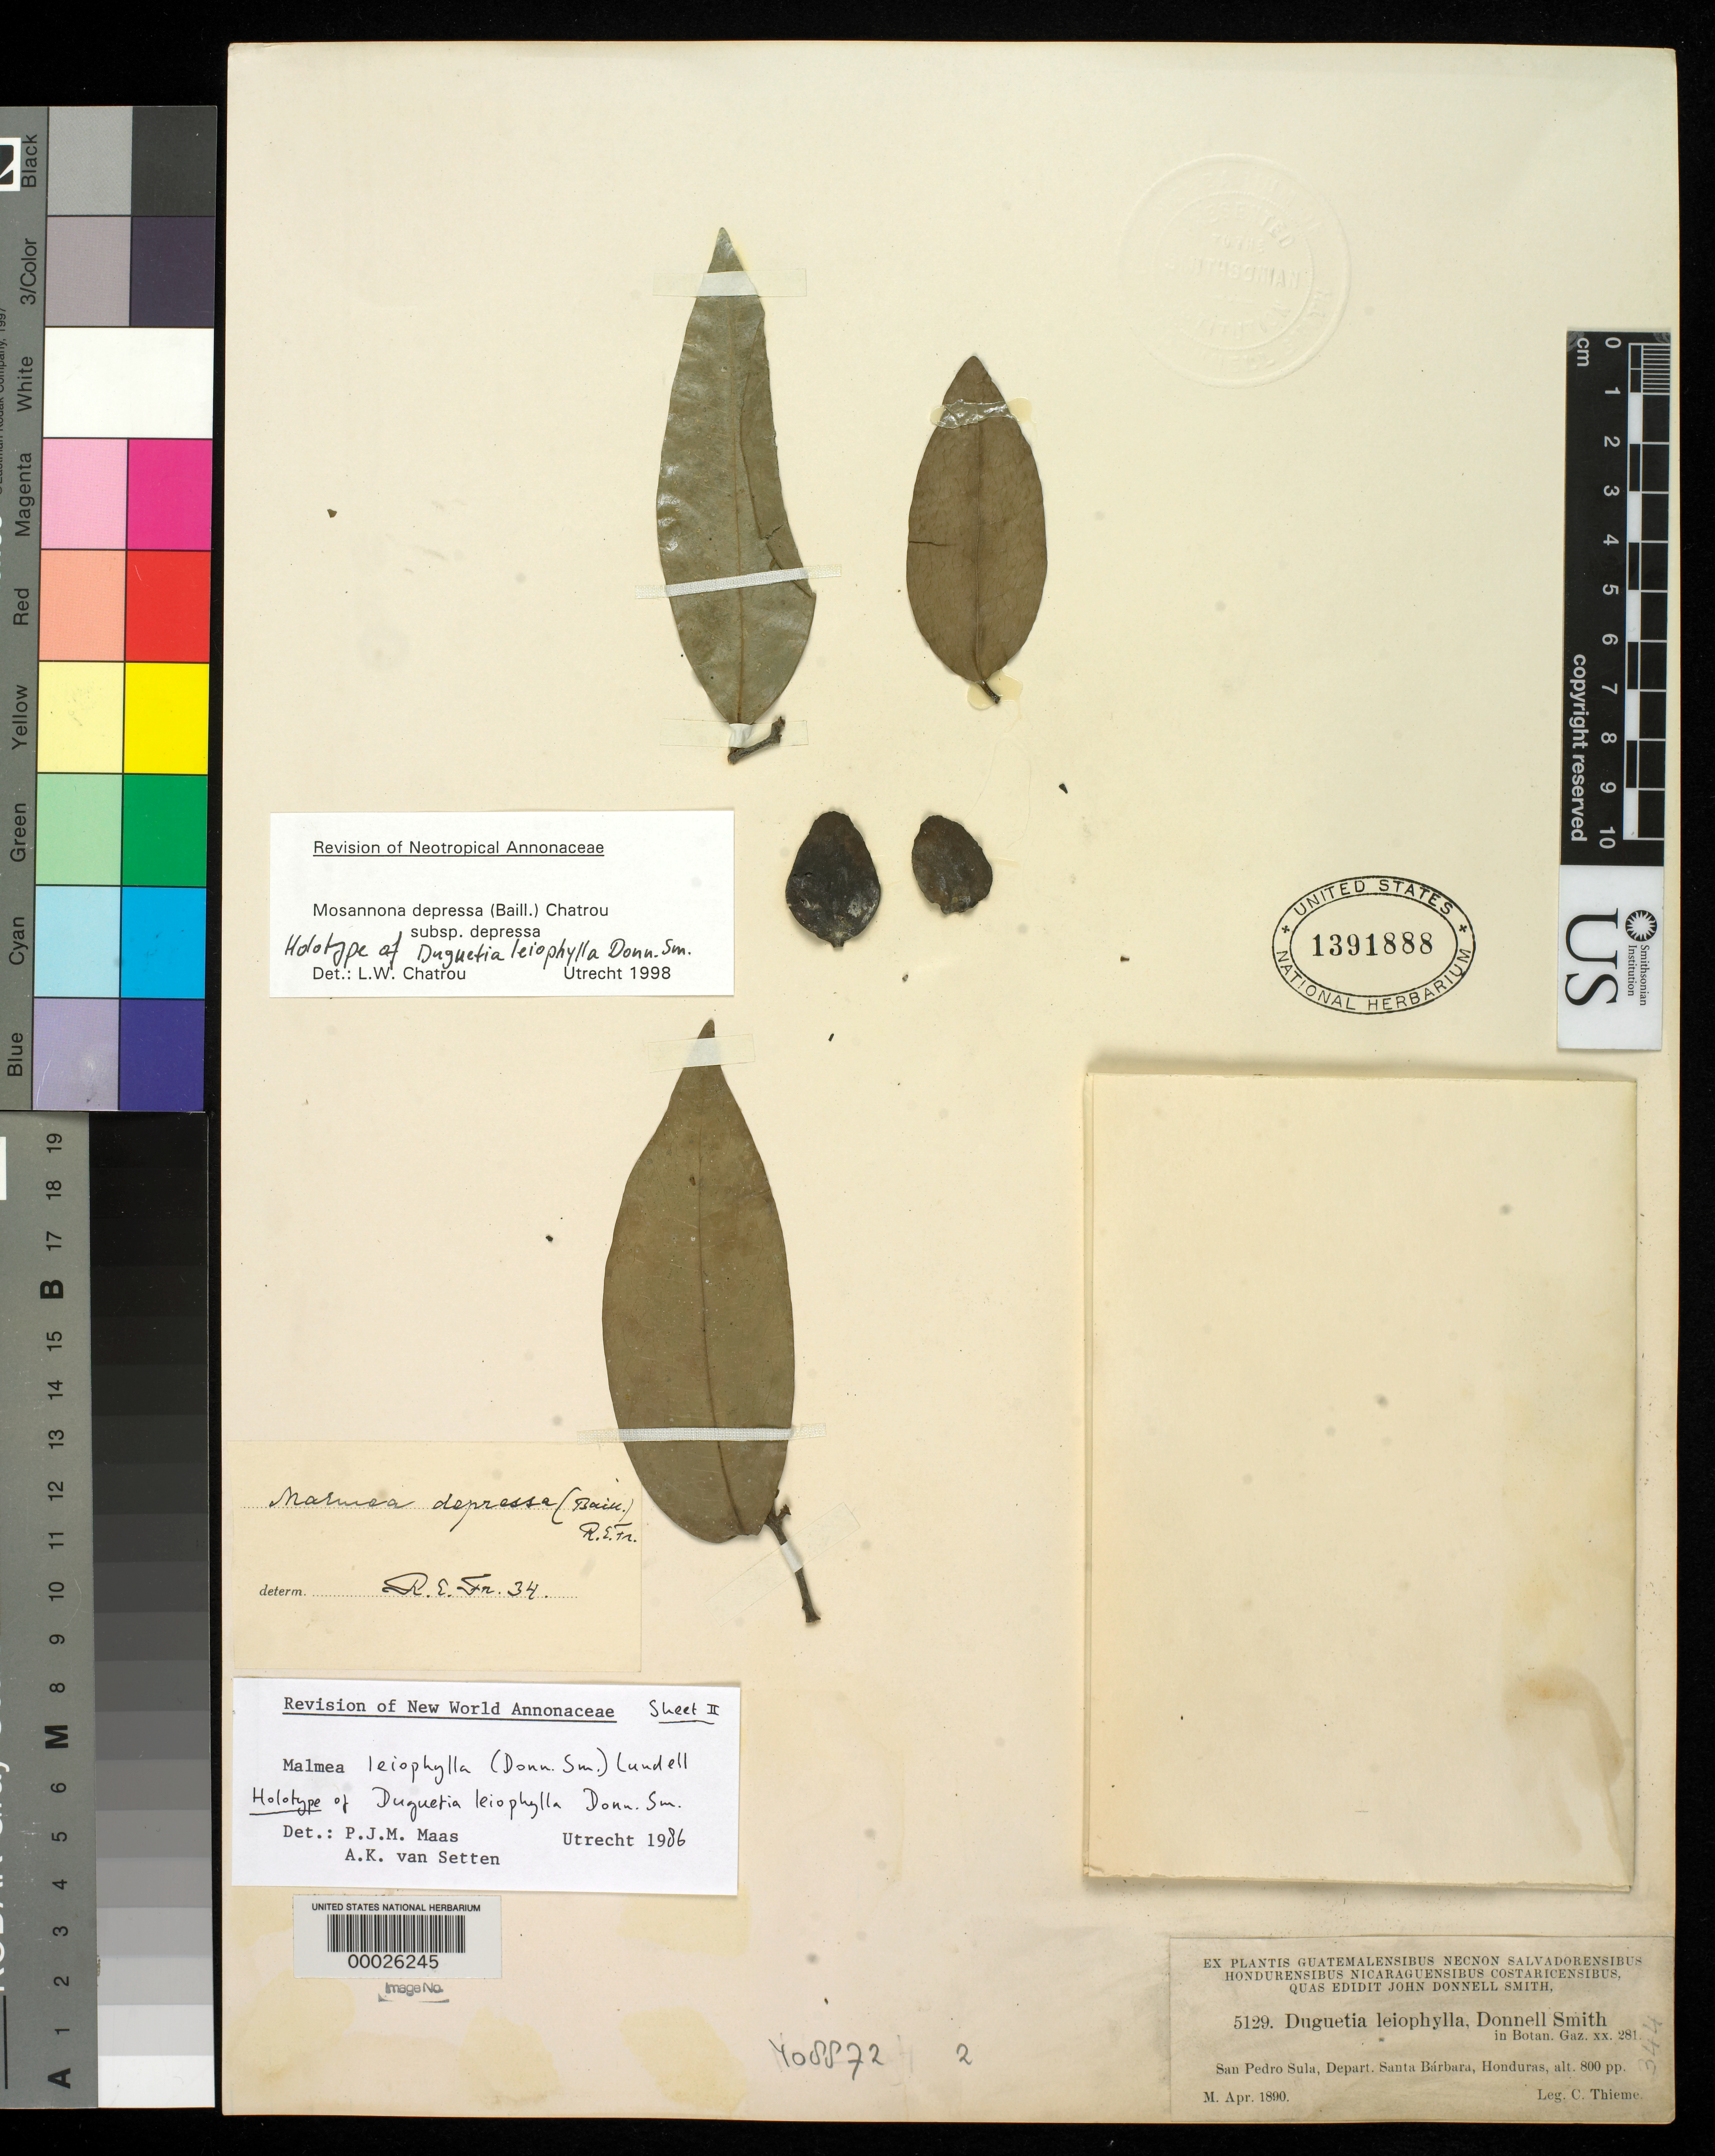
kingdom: Plantae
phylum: Tracheophyta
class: Magnoliopsida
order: Magnoliales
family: Annonaceae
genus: Duguetia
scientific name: Duguetia leiophylla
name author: Donn. Sm.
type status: Holotype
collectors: C. Thieme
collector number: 5129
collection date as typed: Apr 1890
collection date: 1890-04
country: Honduras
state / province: Santa Bárbara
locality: San Pedro Sula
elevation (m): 244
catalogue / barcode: US 1391888